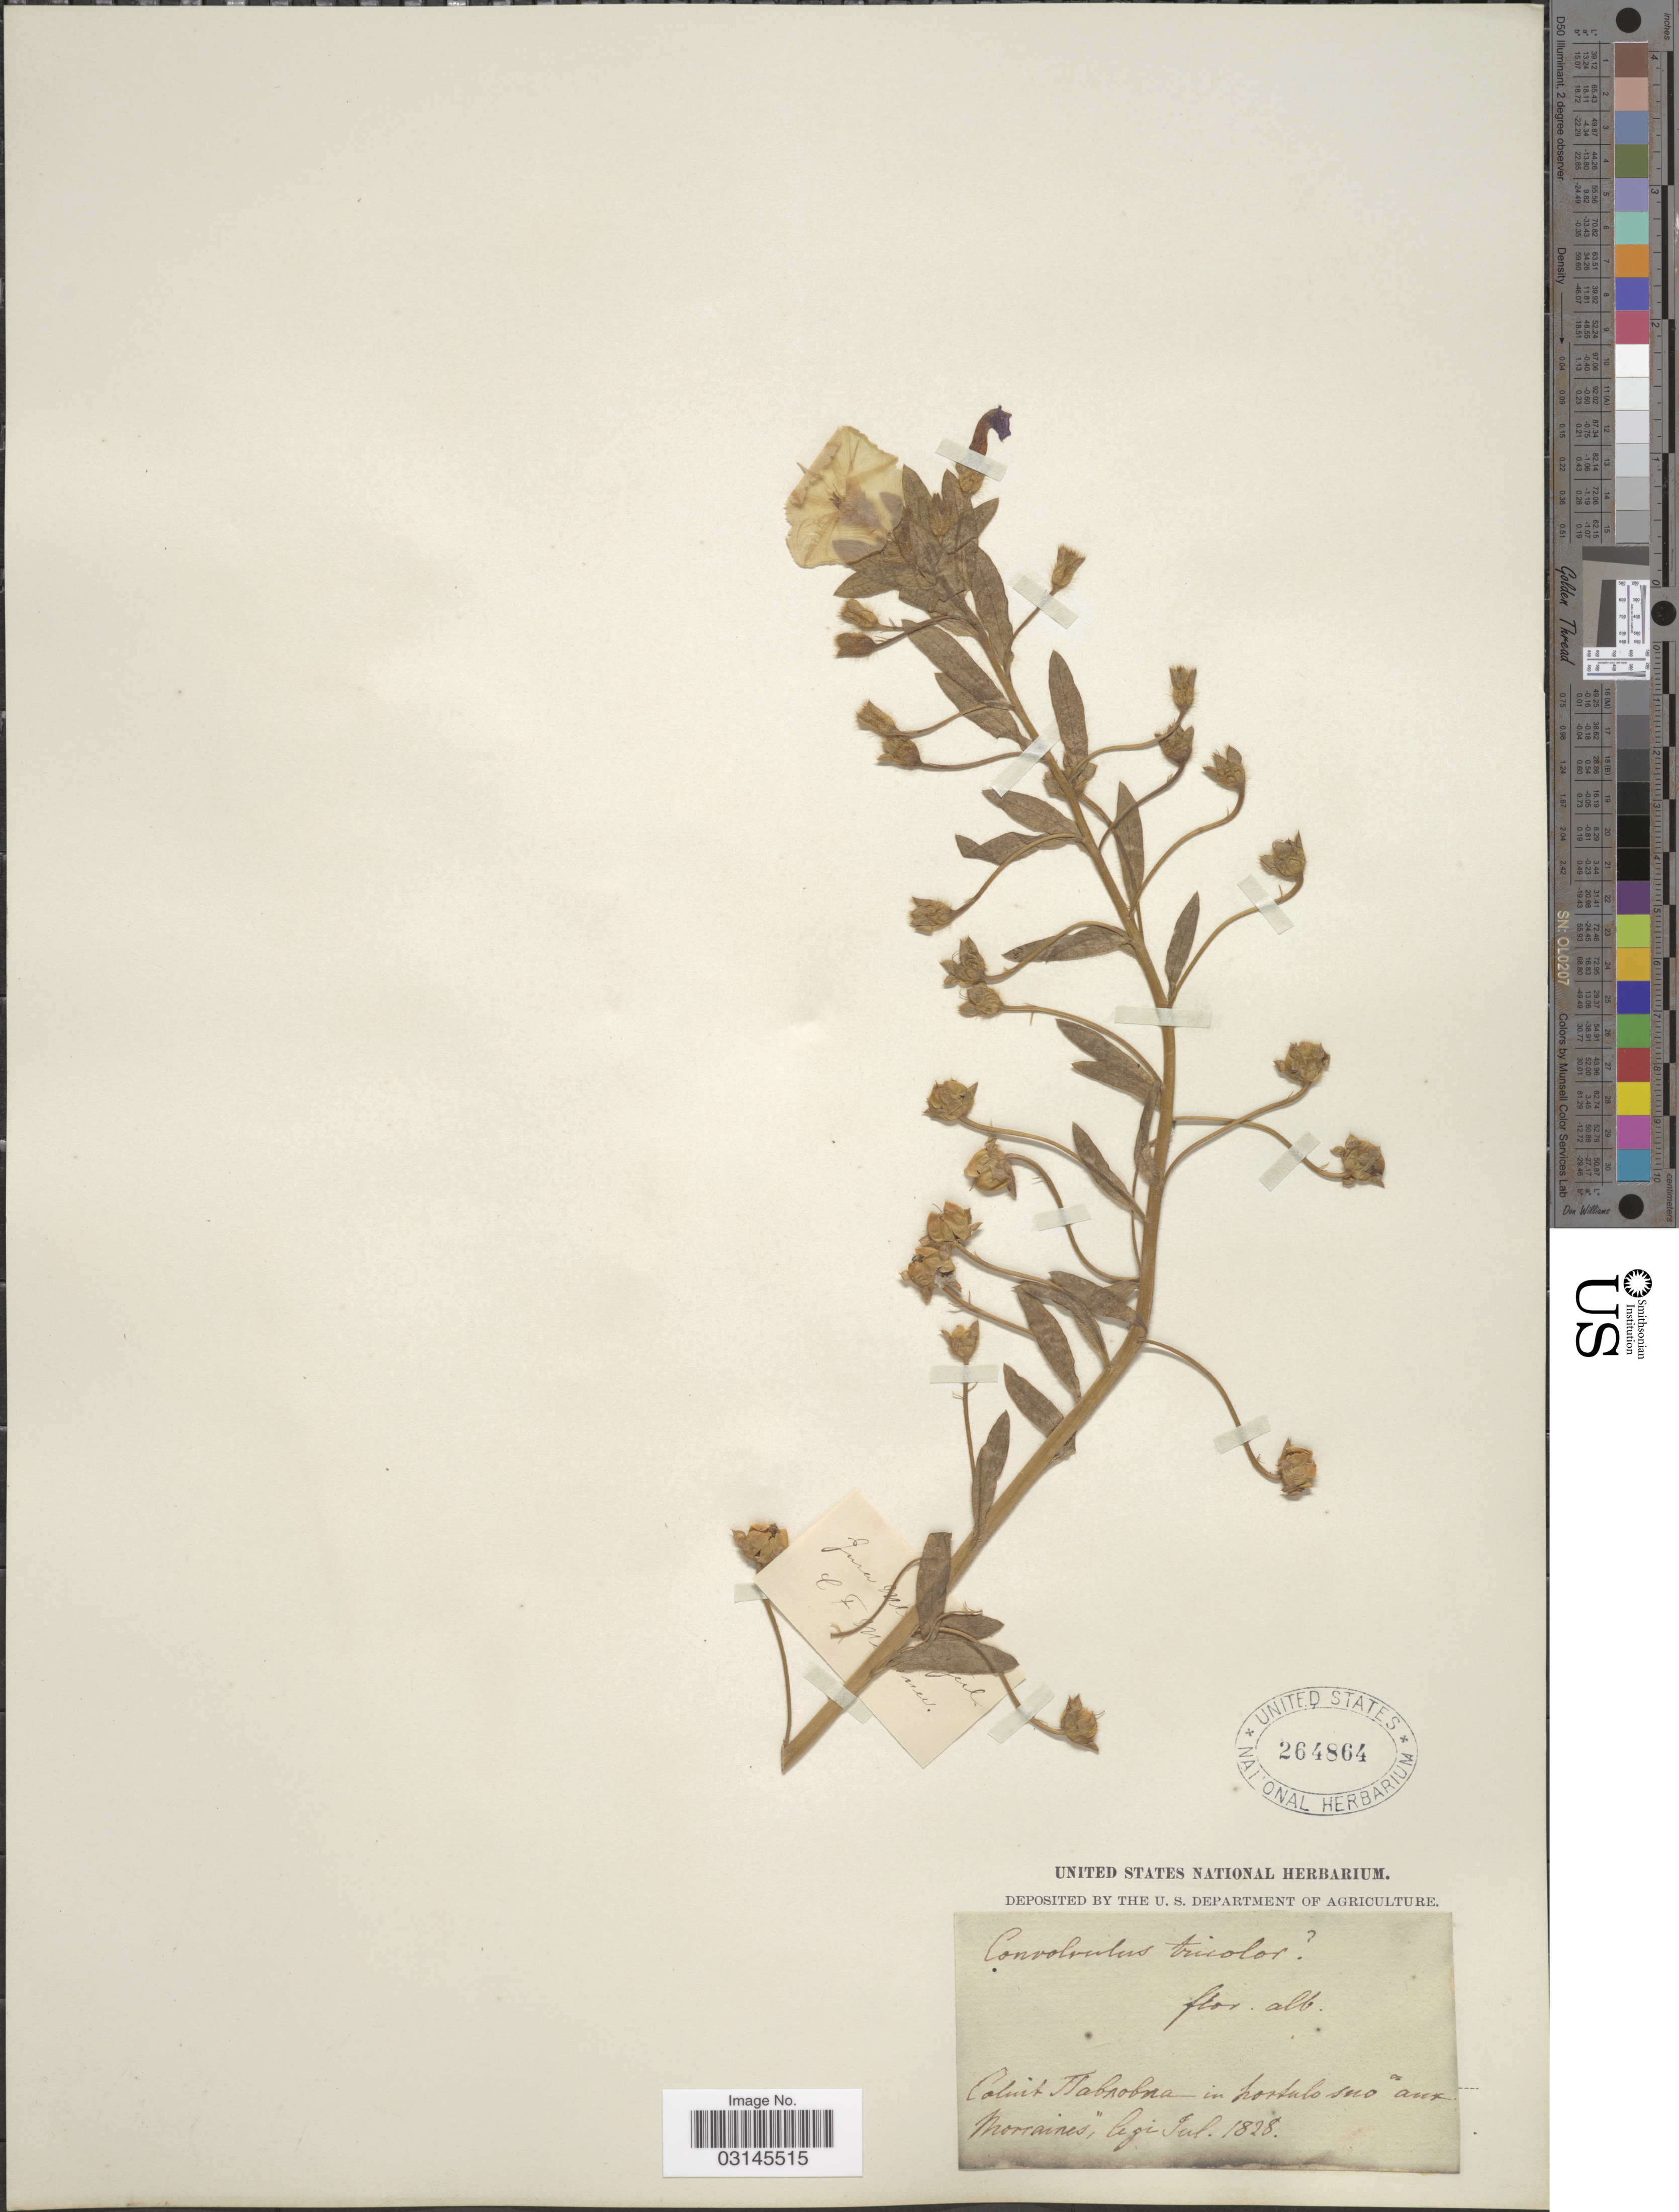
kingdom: Plantae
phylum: Tracheophyta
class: Magnoliopsida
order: Solanales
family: Convolvulaceae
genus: Convolvulus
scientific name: Convolvulus tricolor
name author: L.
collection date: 1828-07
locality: Caluit [illegible text] in hortulo sero aux Morraines.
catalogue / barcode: US 264864